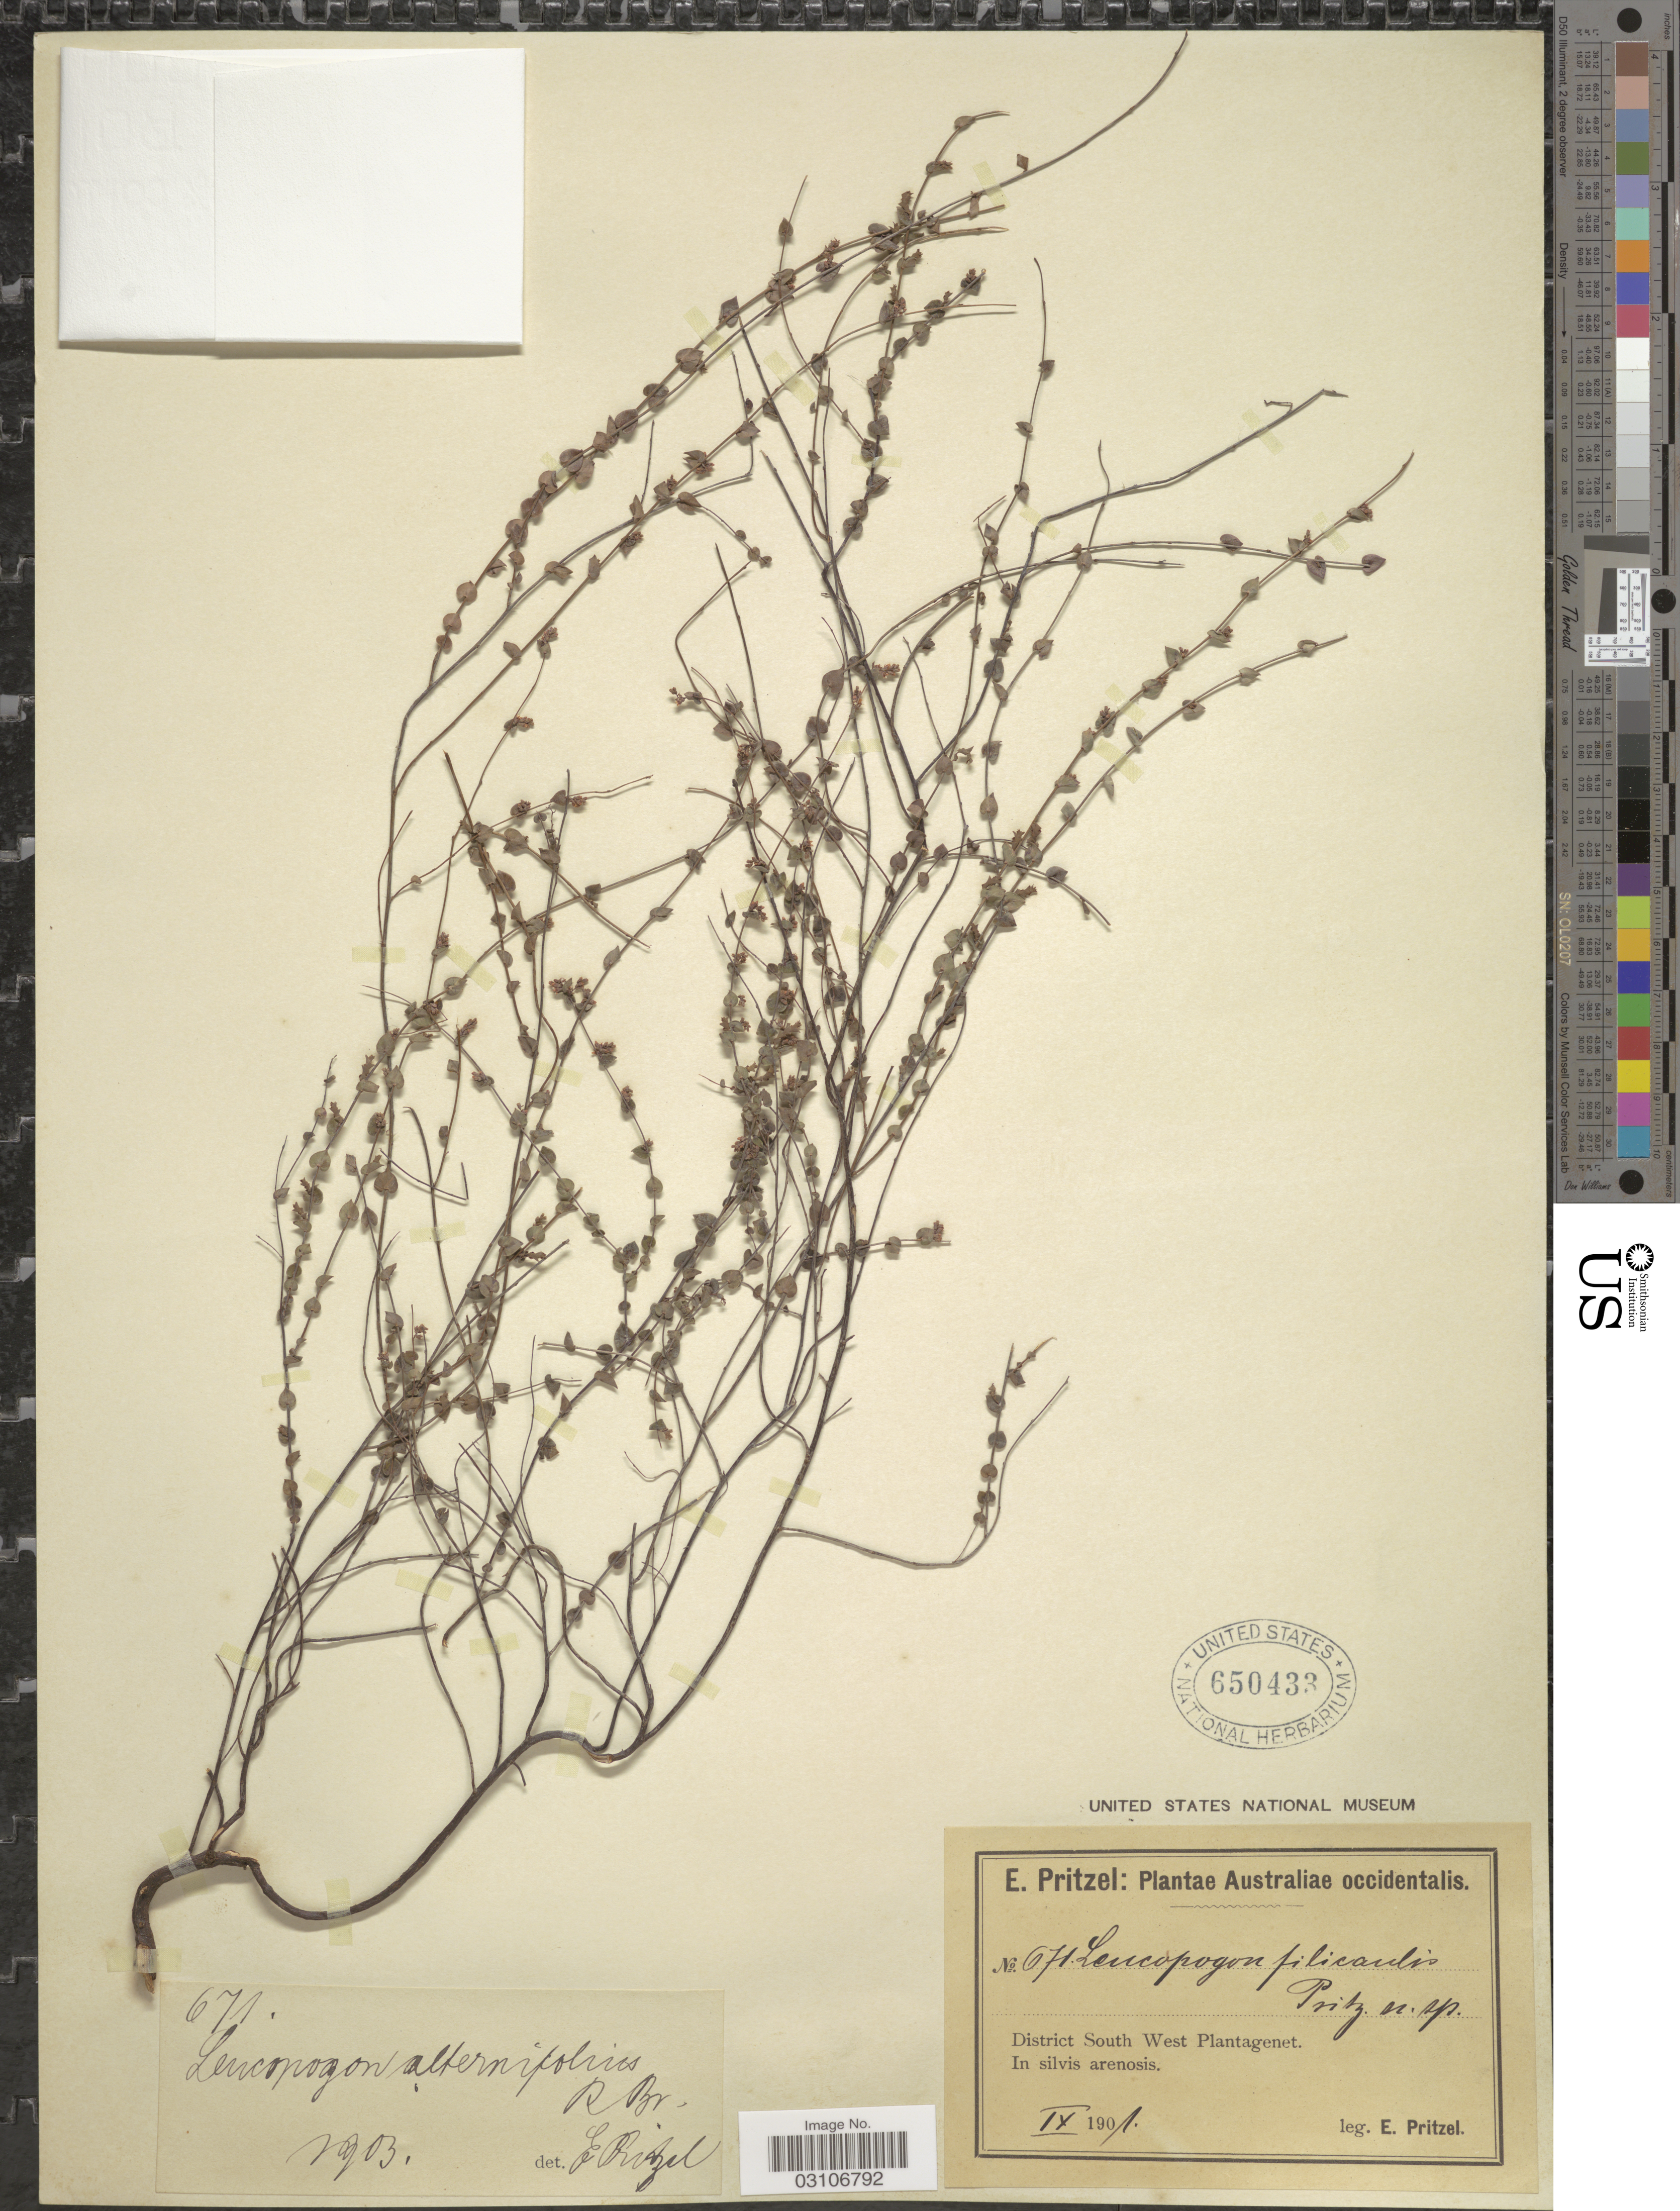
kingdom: Plantae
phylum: Tracheophyta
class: Magnoliopsida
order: Ericales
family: Ericaceae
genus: Leucopogon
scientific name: Leucopogon alternifolius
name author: R. Br.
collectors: E. G. Pritzel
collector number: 671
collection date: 1901-09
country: Australia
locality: District South West Plantagenet. In silvis arenosis.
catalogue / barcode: US 650433